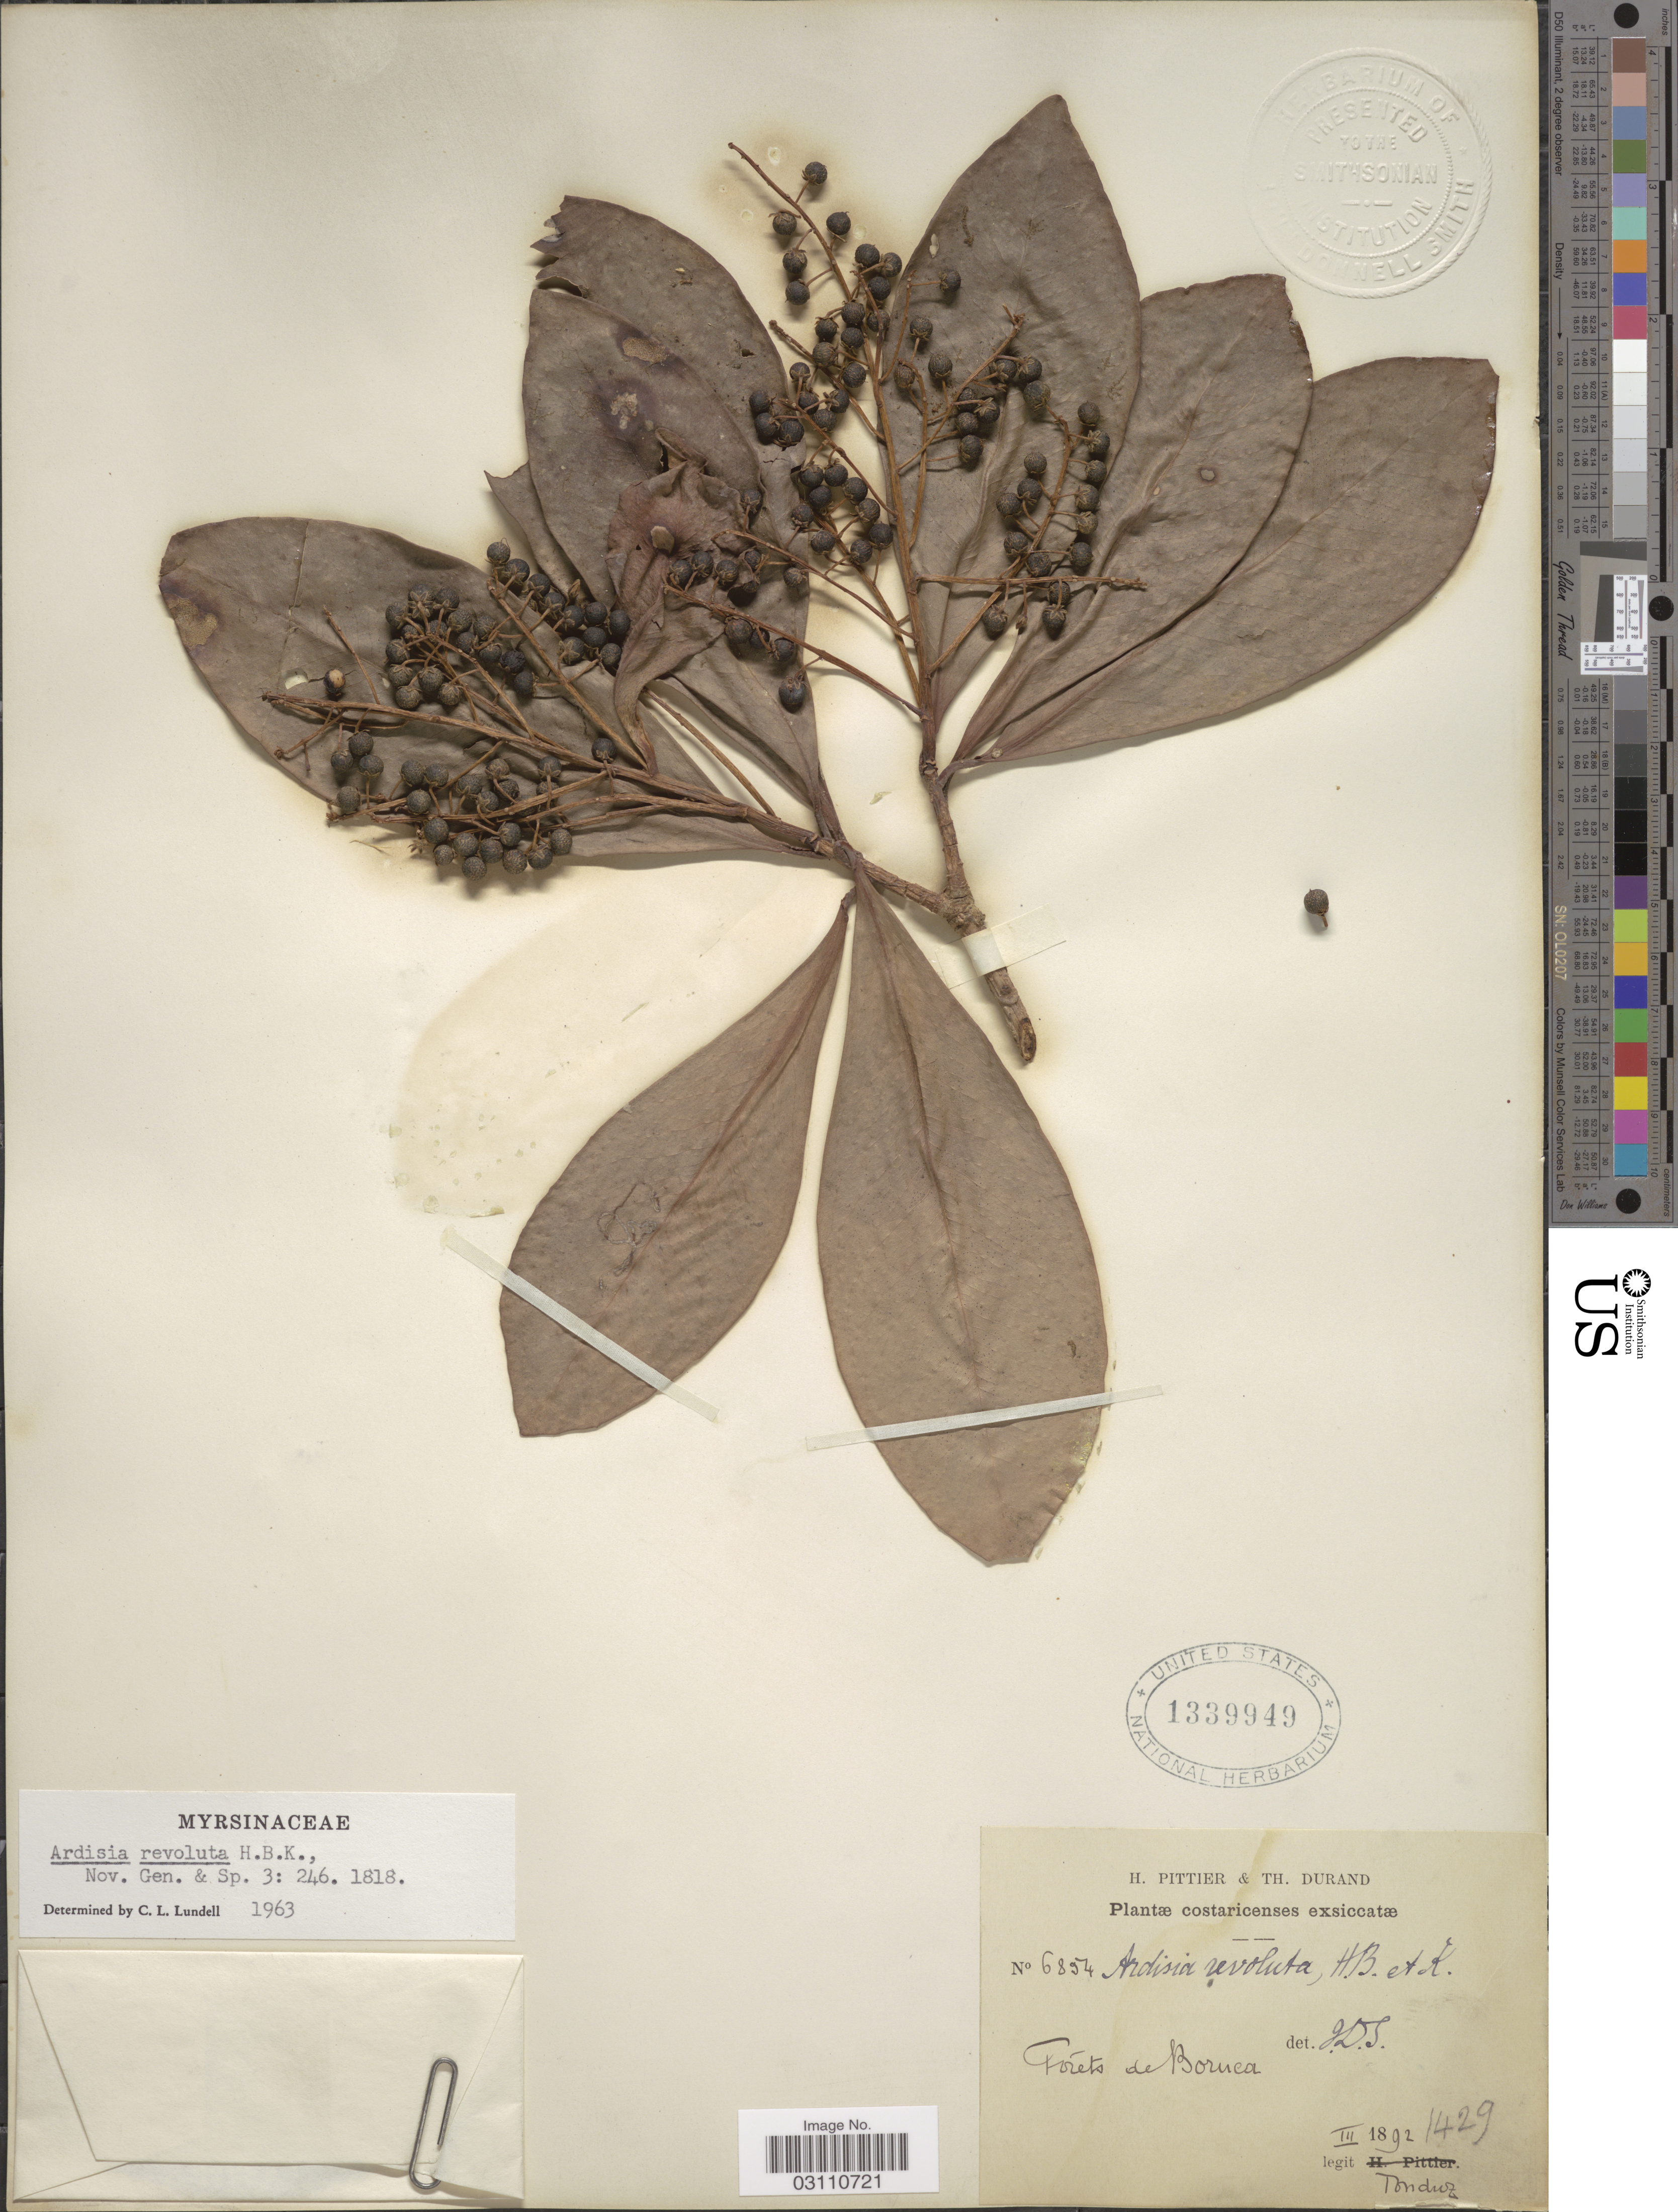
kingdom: Plantae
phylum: Tracheophyta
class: Magnoliopsida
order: Ericales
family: Primulaceae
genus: Ardisia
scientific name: Ardisia revoluta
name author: Kunth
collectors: Tonduz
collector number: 6854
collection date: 1892-03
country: Costa Rica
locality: Fórets de Boruca.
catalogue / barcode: US 1339949